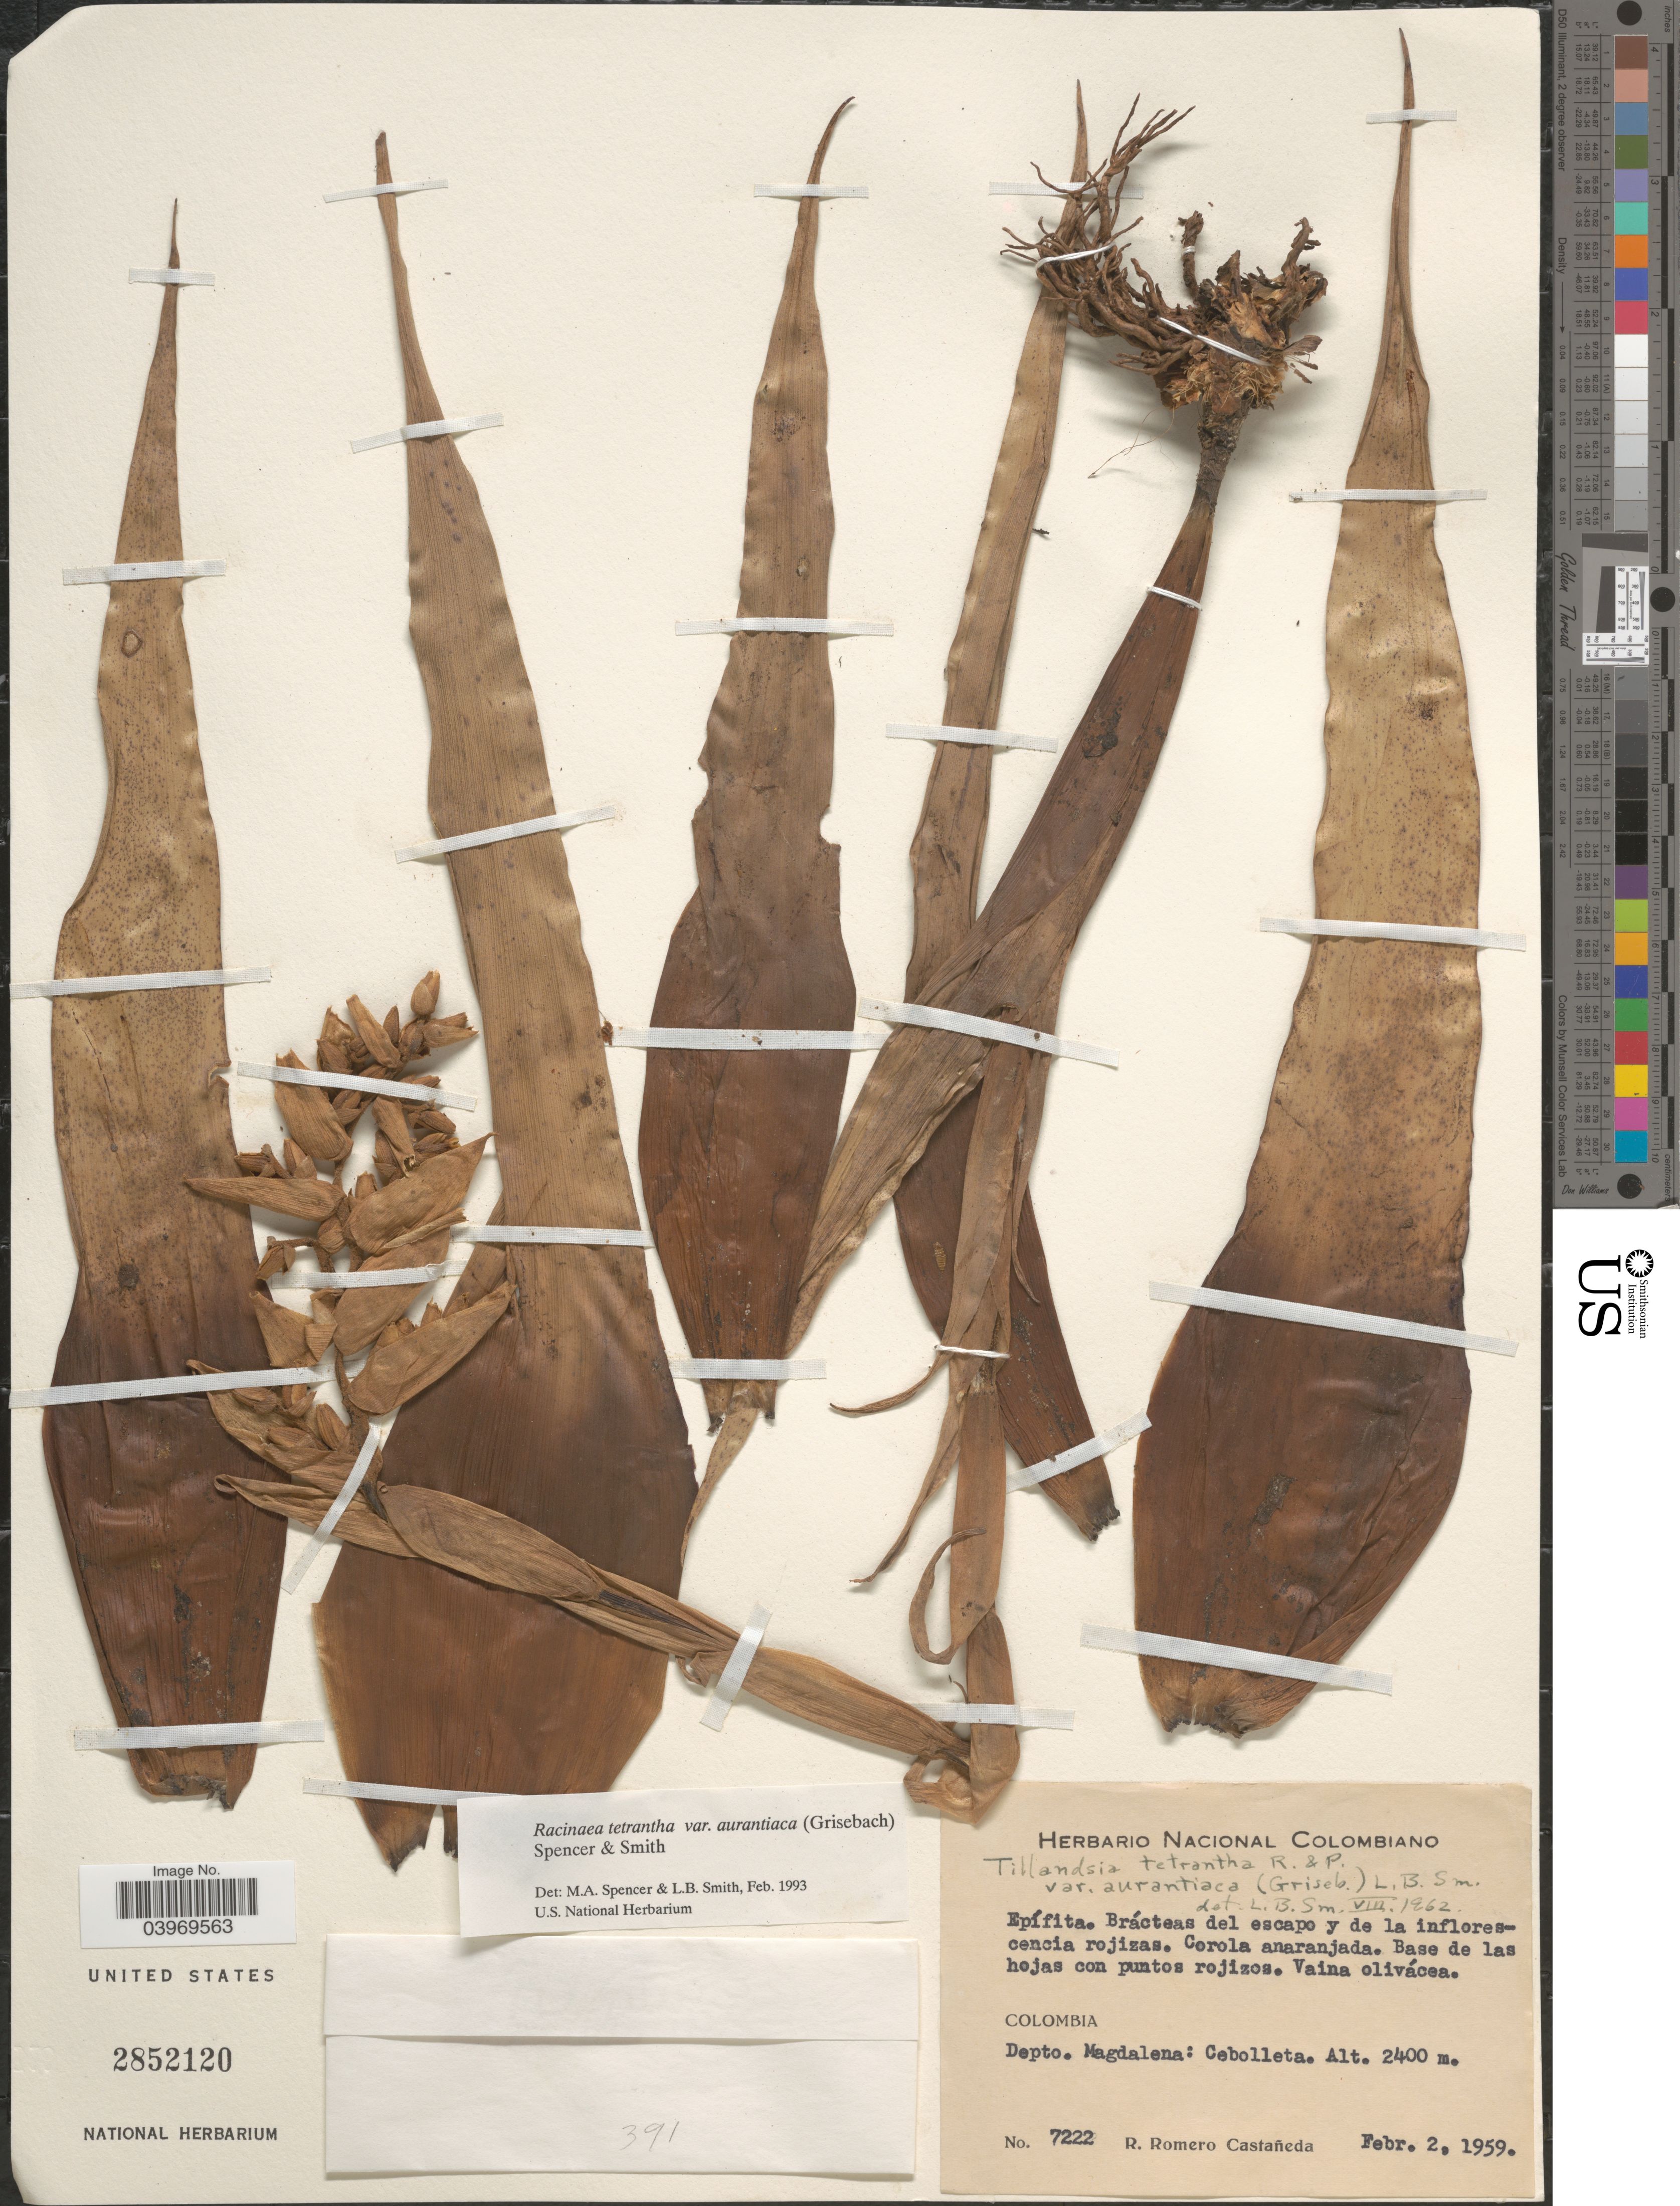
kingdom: Plantae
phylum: Tracheophyta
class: Liliopsida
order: Poales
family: Bromeliaceae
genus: Racinaea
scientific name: Racinaea tetrantha var. aurantiaca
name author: (Griseb.) M.A. Spencer & L.B. Sm.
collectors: R. Romero Castañeda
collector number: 7222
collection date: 1959-02-02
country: Colombia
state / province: Magdalena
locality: Depto. Magdalena: Cebolleta.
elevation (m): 2400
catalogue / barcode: US 2852120